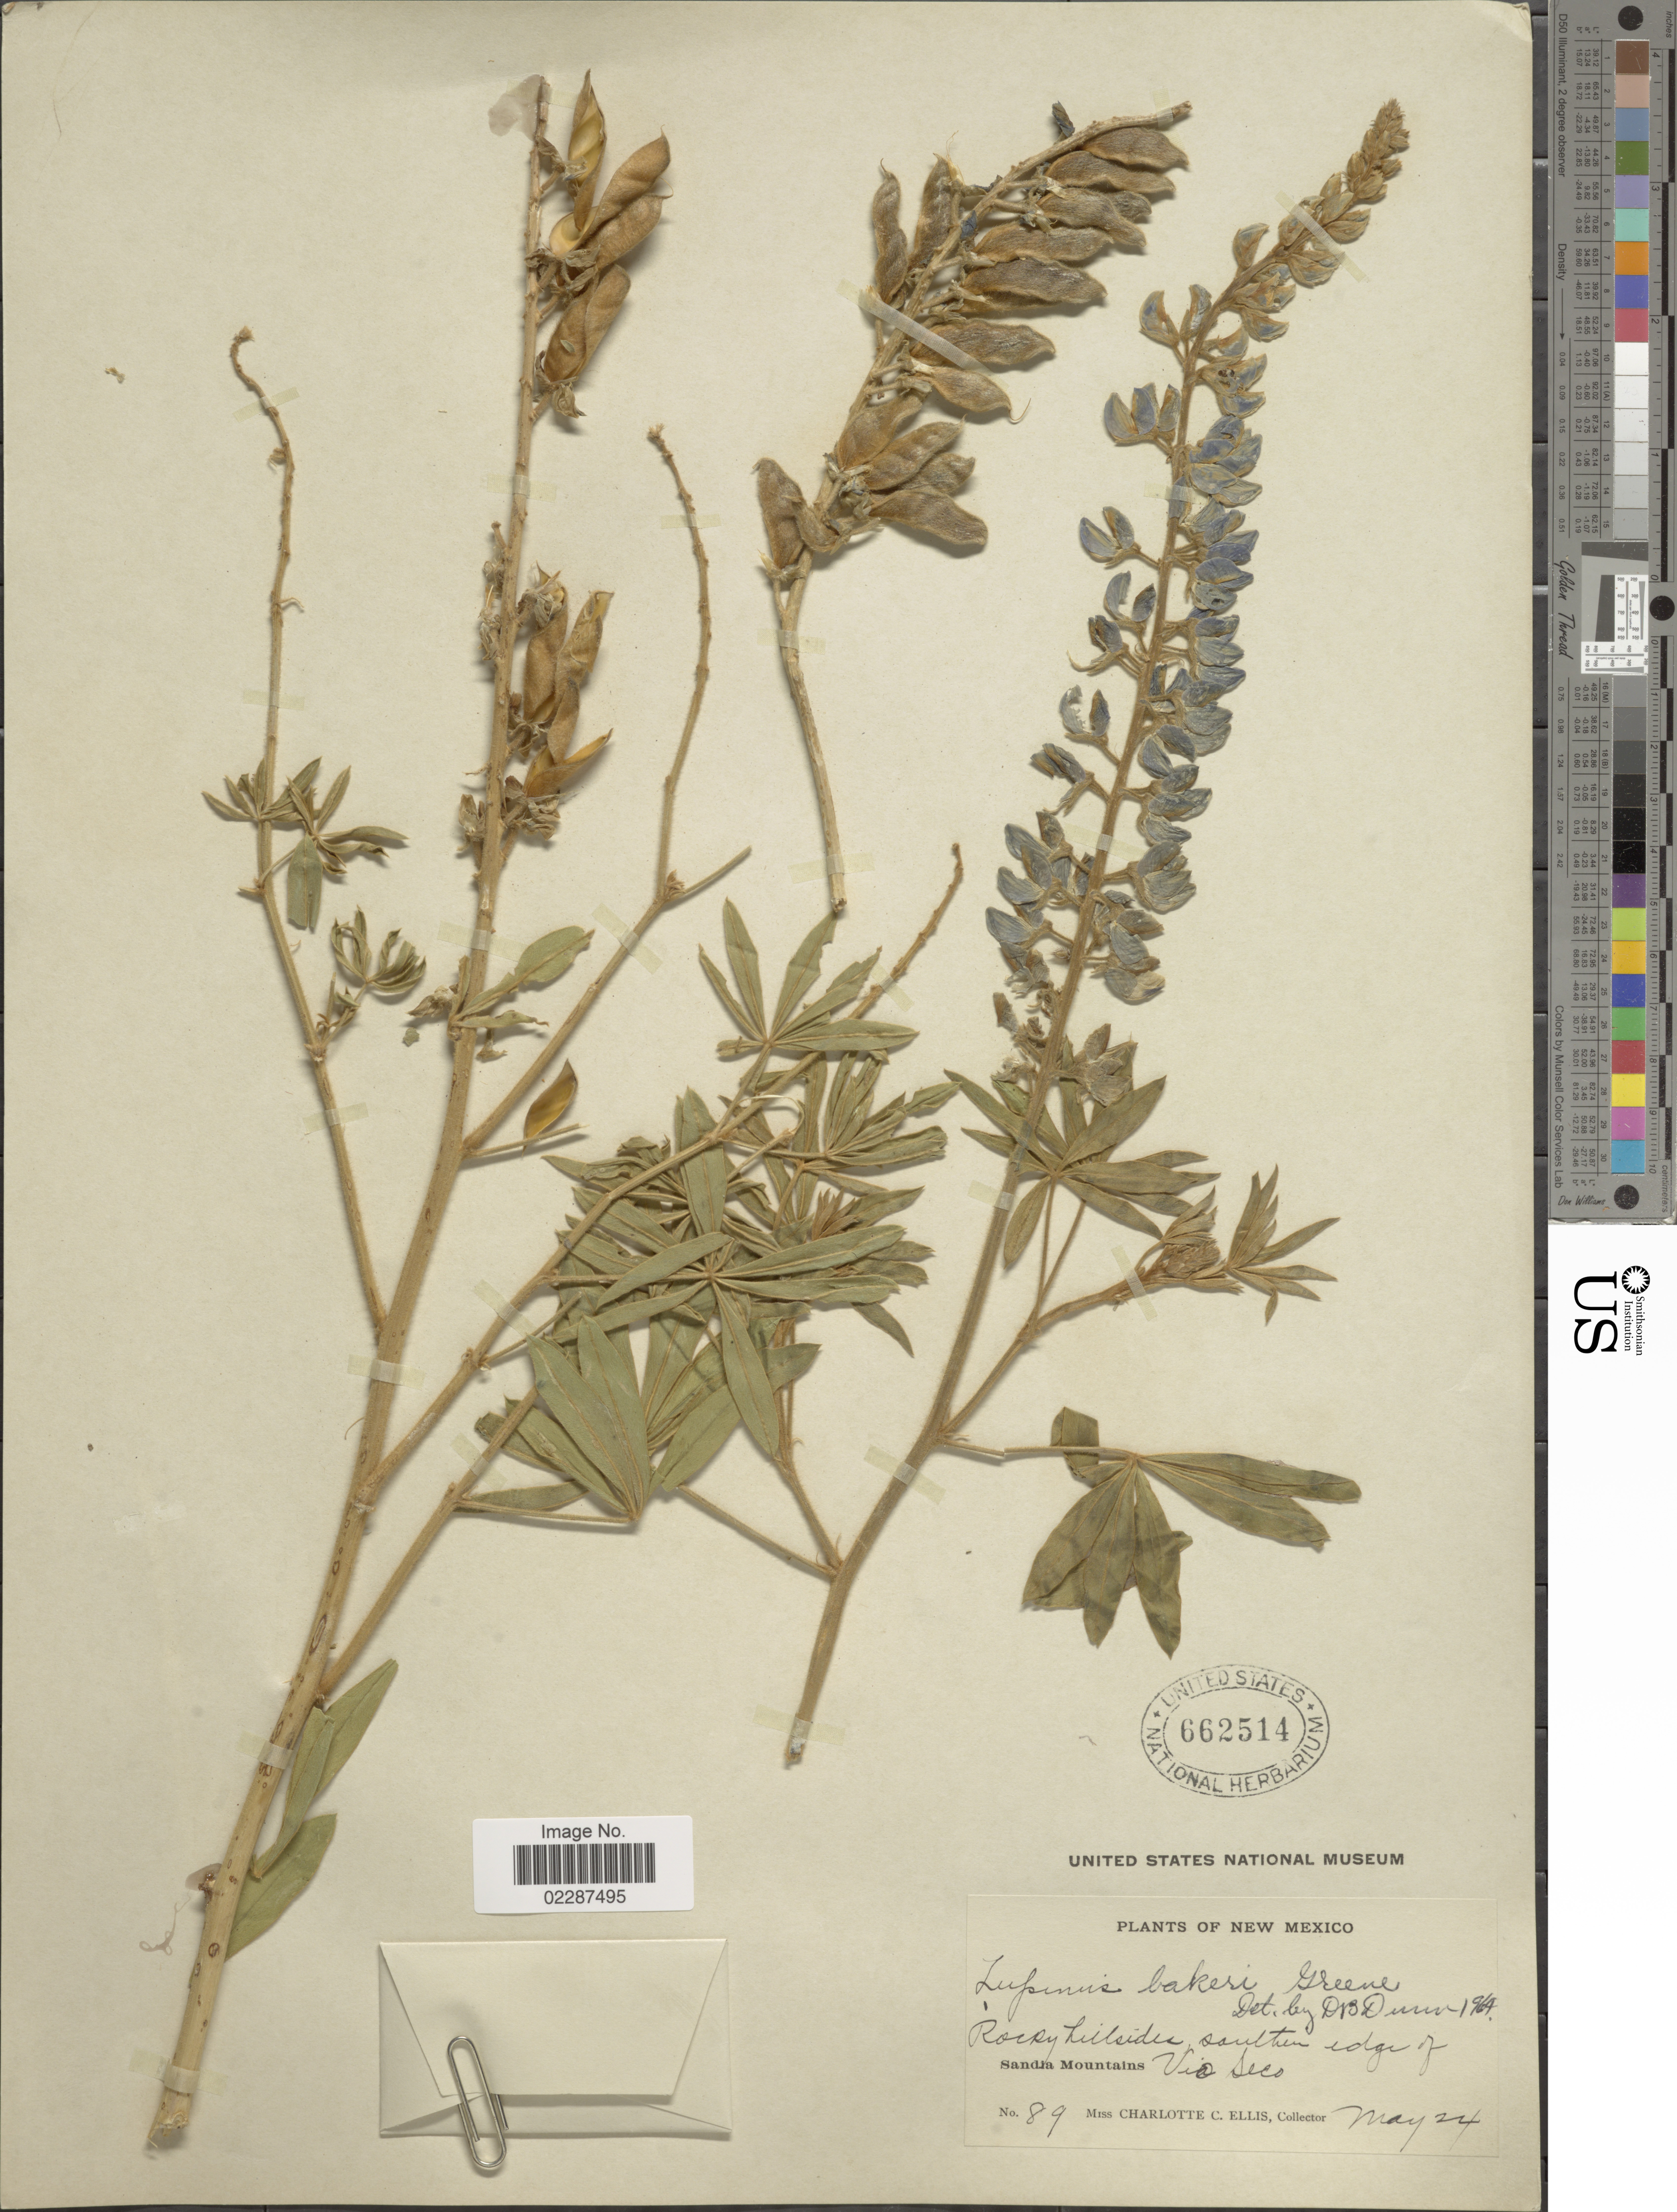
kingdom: Plantae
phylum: Tracheophyta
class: Magnoliopsida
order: Fabales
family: Fabaceae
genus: Lupinus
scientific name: Lupinus sericeus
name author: Pursh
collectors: C. C. Ellis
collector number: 89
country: United States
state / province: New Mexico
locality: Rocky hillsides, southern edge of Vio Seco, Sandia Mountains.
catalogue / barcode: US 662514